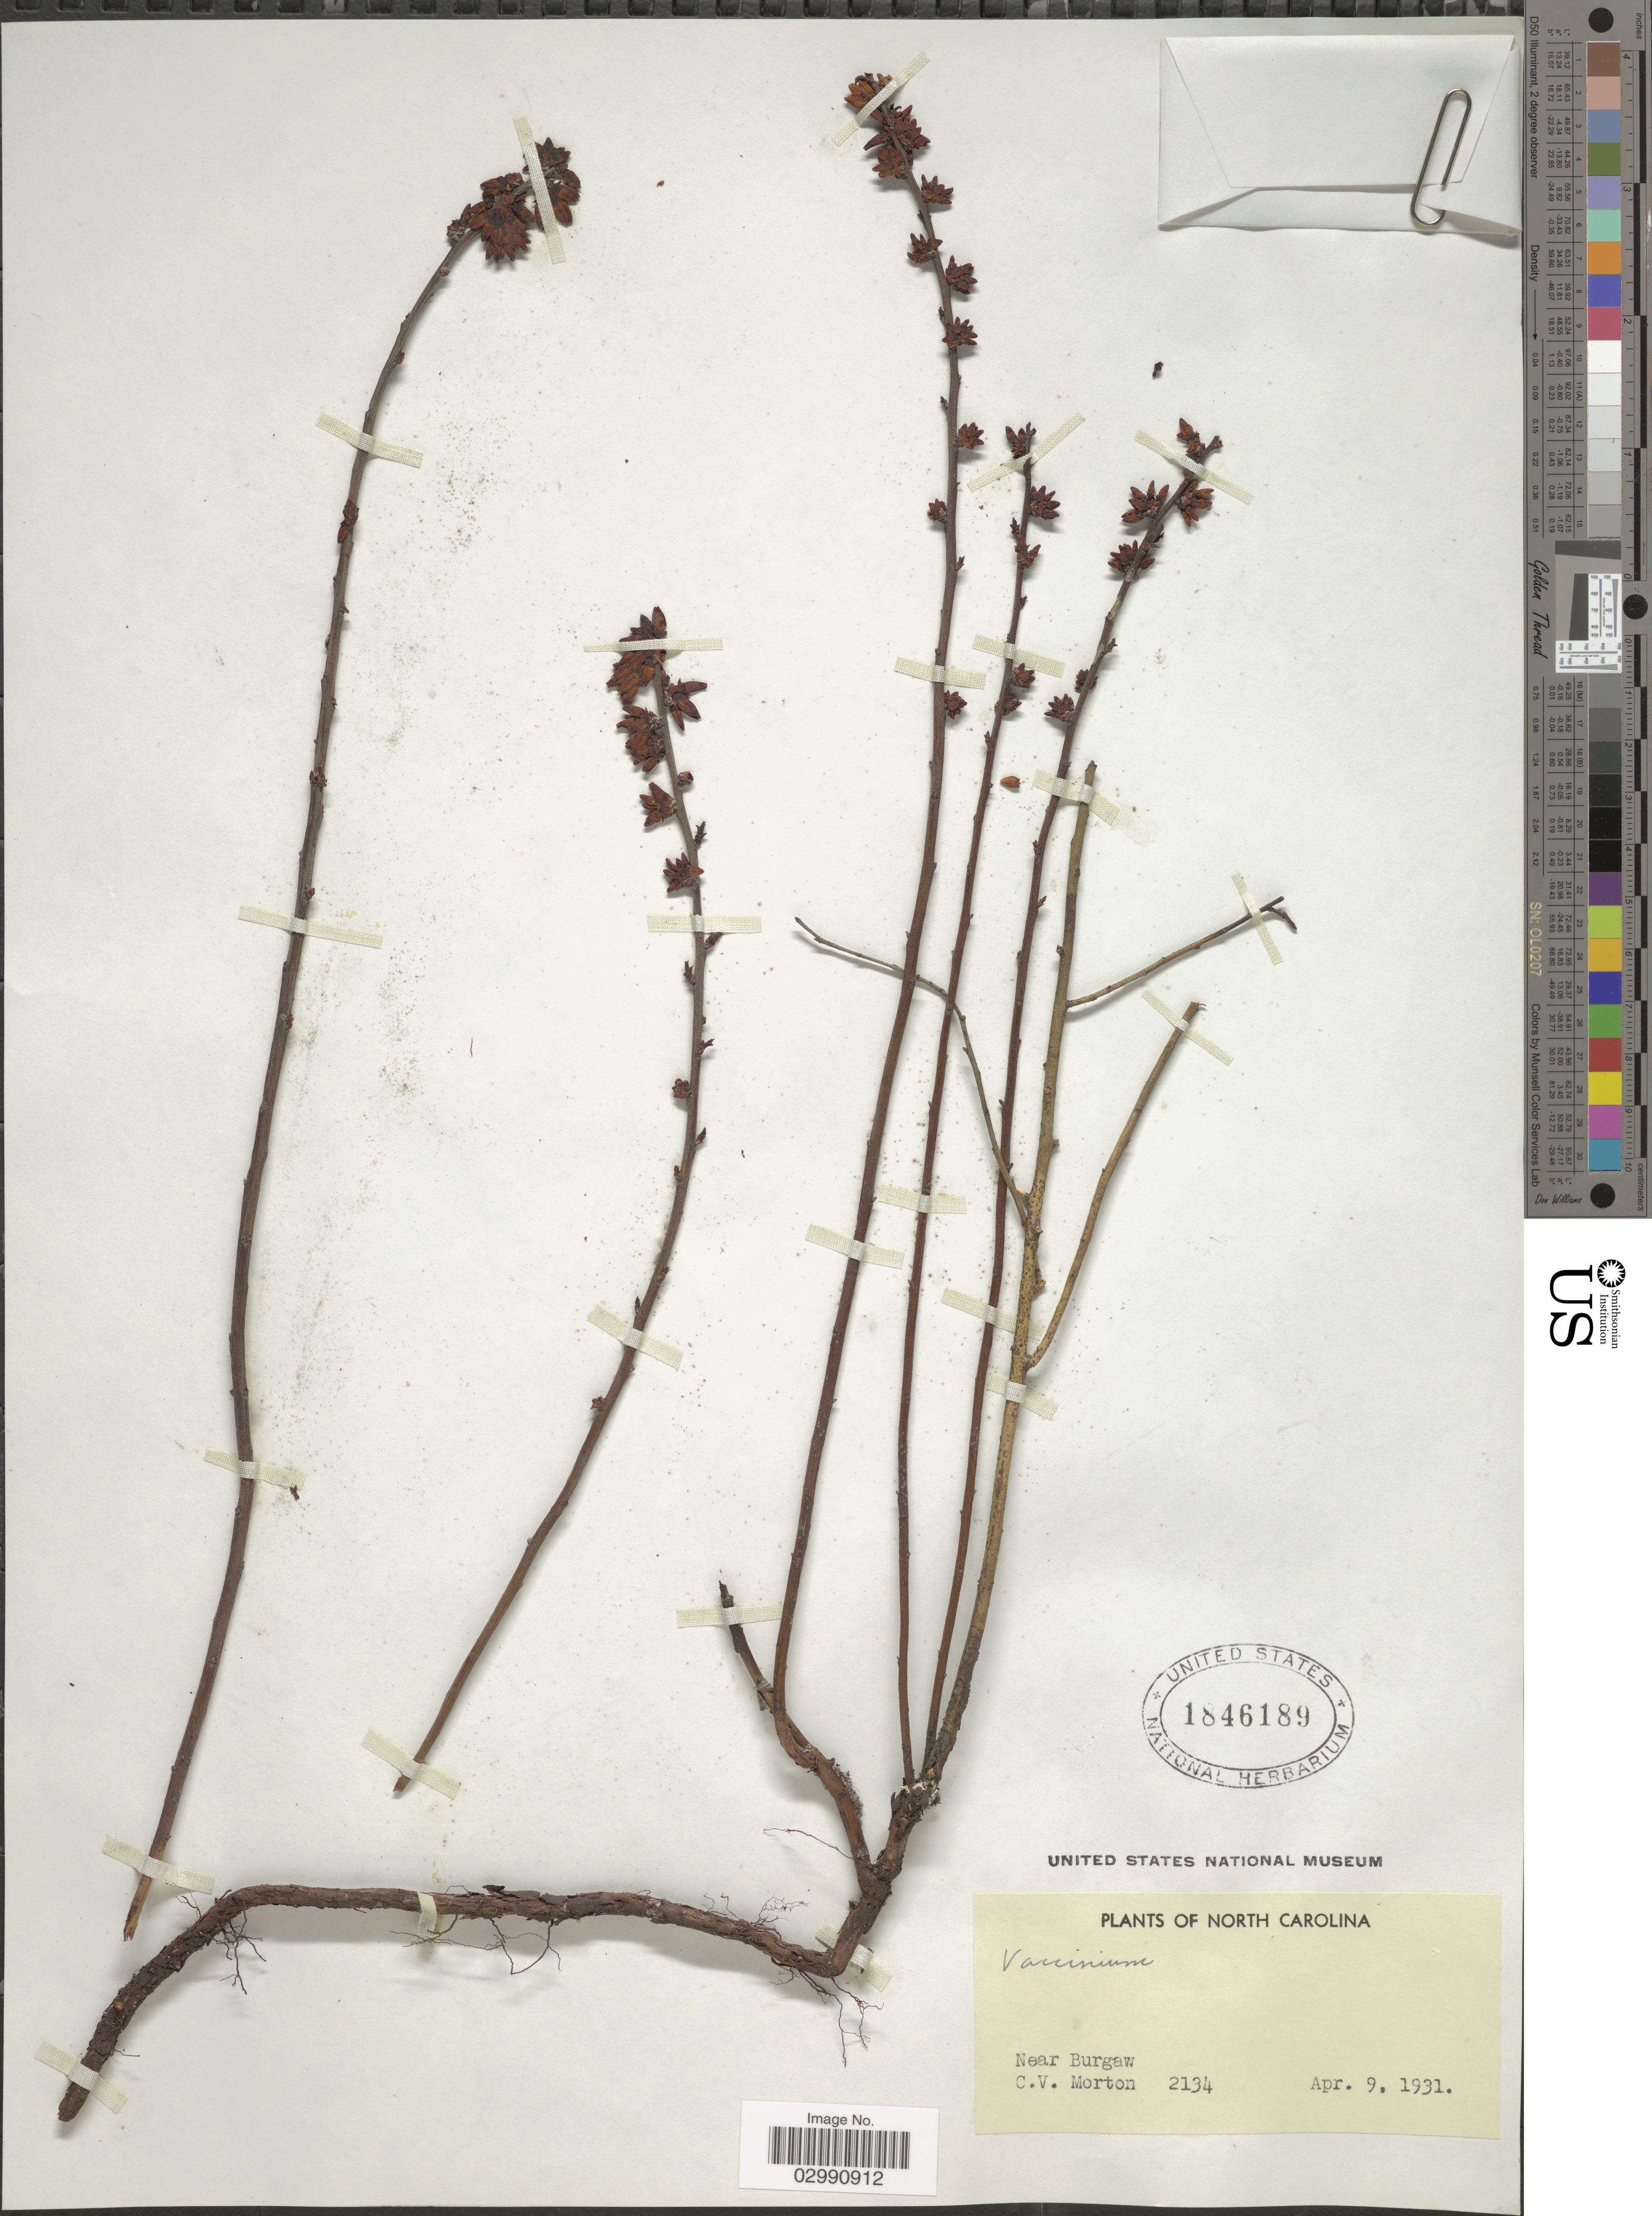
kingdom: Plantae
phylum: Tracheophyta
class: Magnoliopsida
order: Ericales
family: Ericaceae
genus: Vaccinium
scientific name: Vaccinium sp.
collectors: C. V. Morton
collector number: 2134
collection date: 1931-04-09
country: United States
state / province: North Carolina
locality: Near Burgaw.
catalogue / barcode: US 1846189